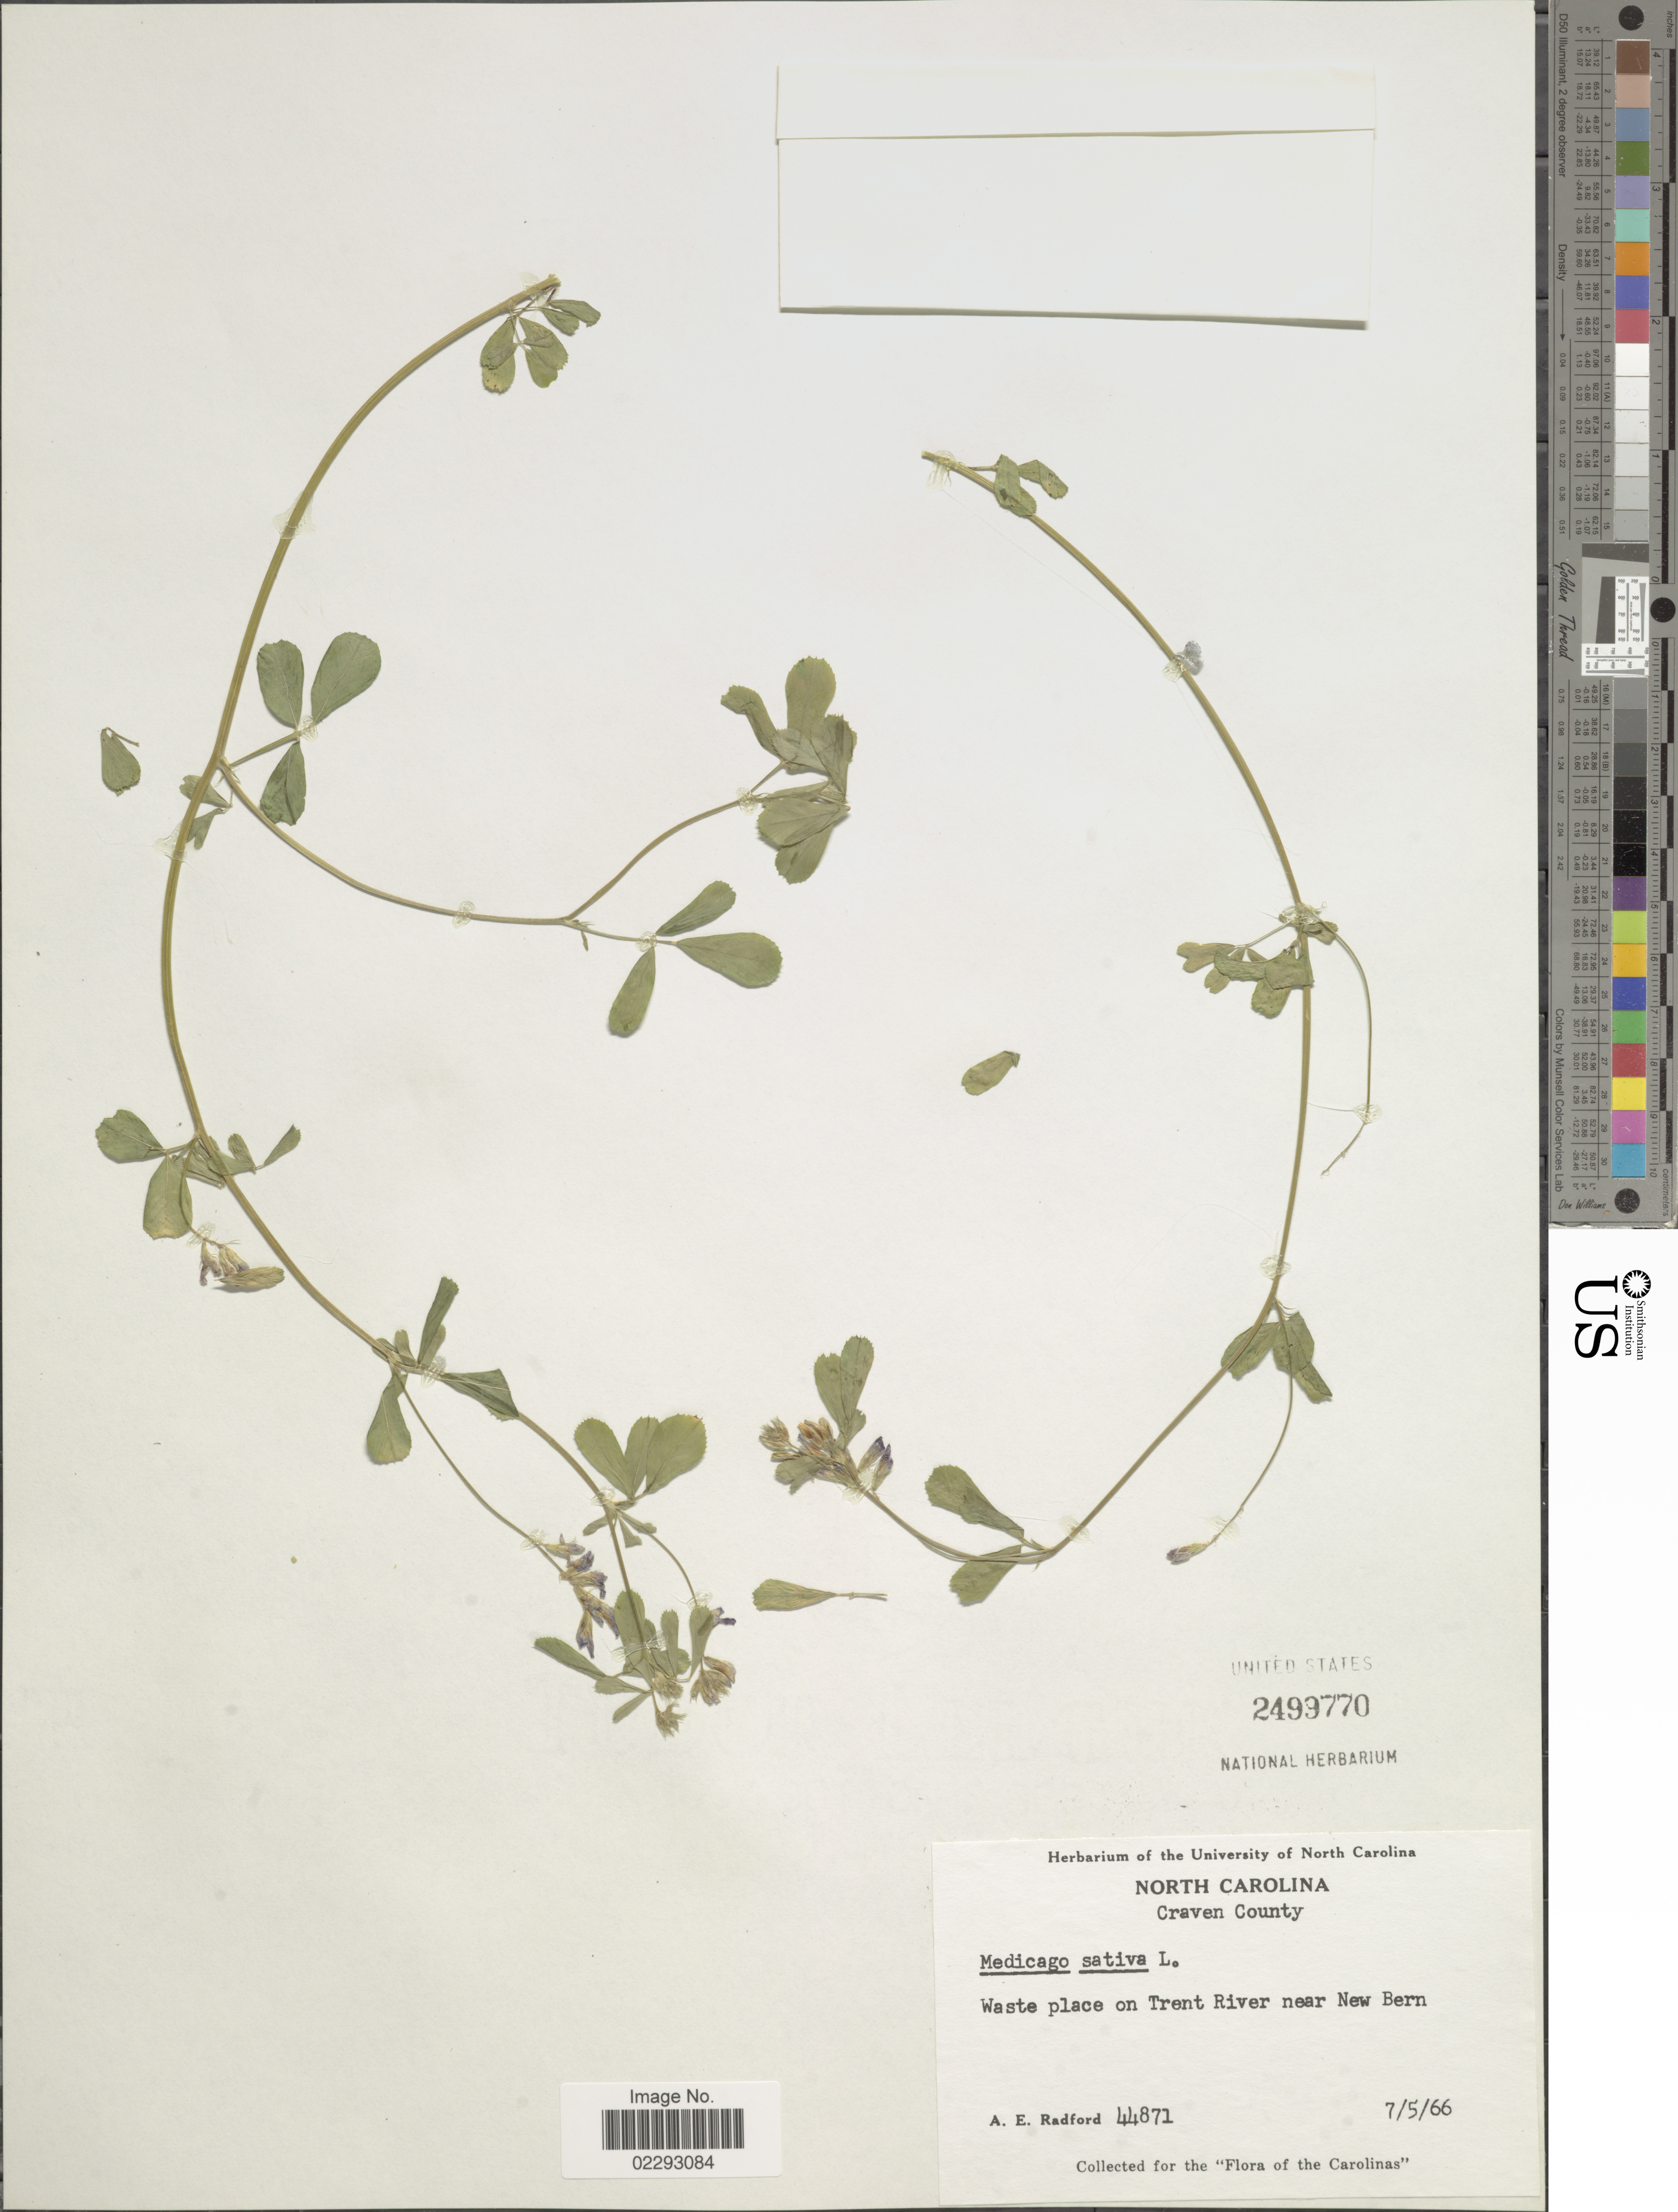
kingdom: Plantae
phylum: Tracheophyta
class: Magnoliopsida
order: Fabales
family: Fabaceae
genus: Medicago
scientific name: Medicago sativa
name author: L.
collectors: A. E. Radford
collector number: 44871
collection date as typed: Transcribed d/m/y: 7/5/66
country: United States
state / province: North Carolina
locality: North Caroline, Craven County, Waste place on Trent River near New Bern.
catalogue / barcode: US 2499770